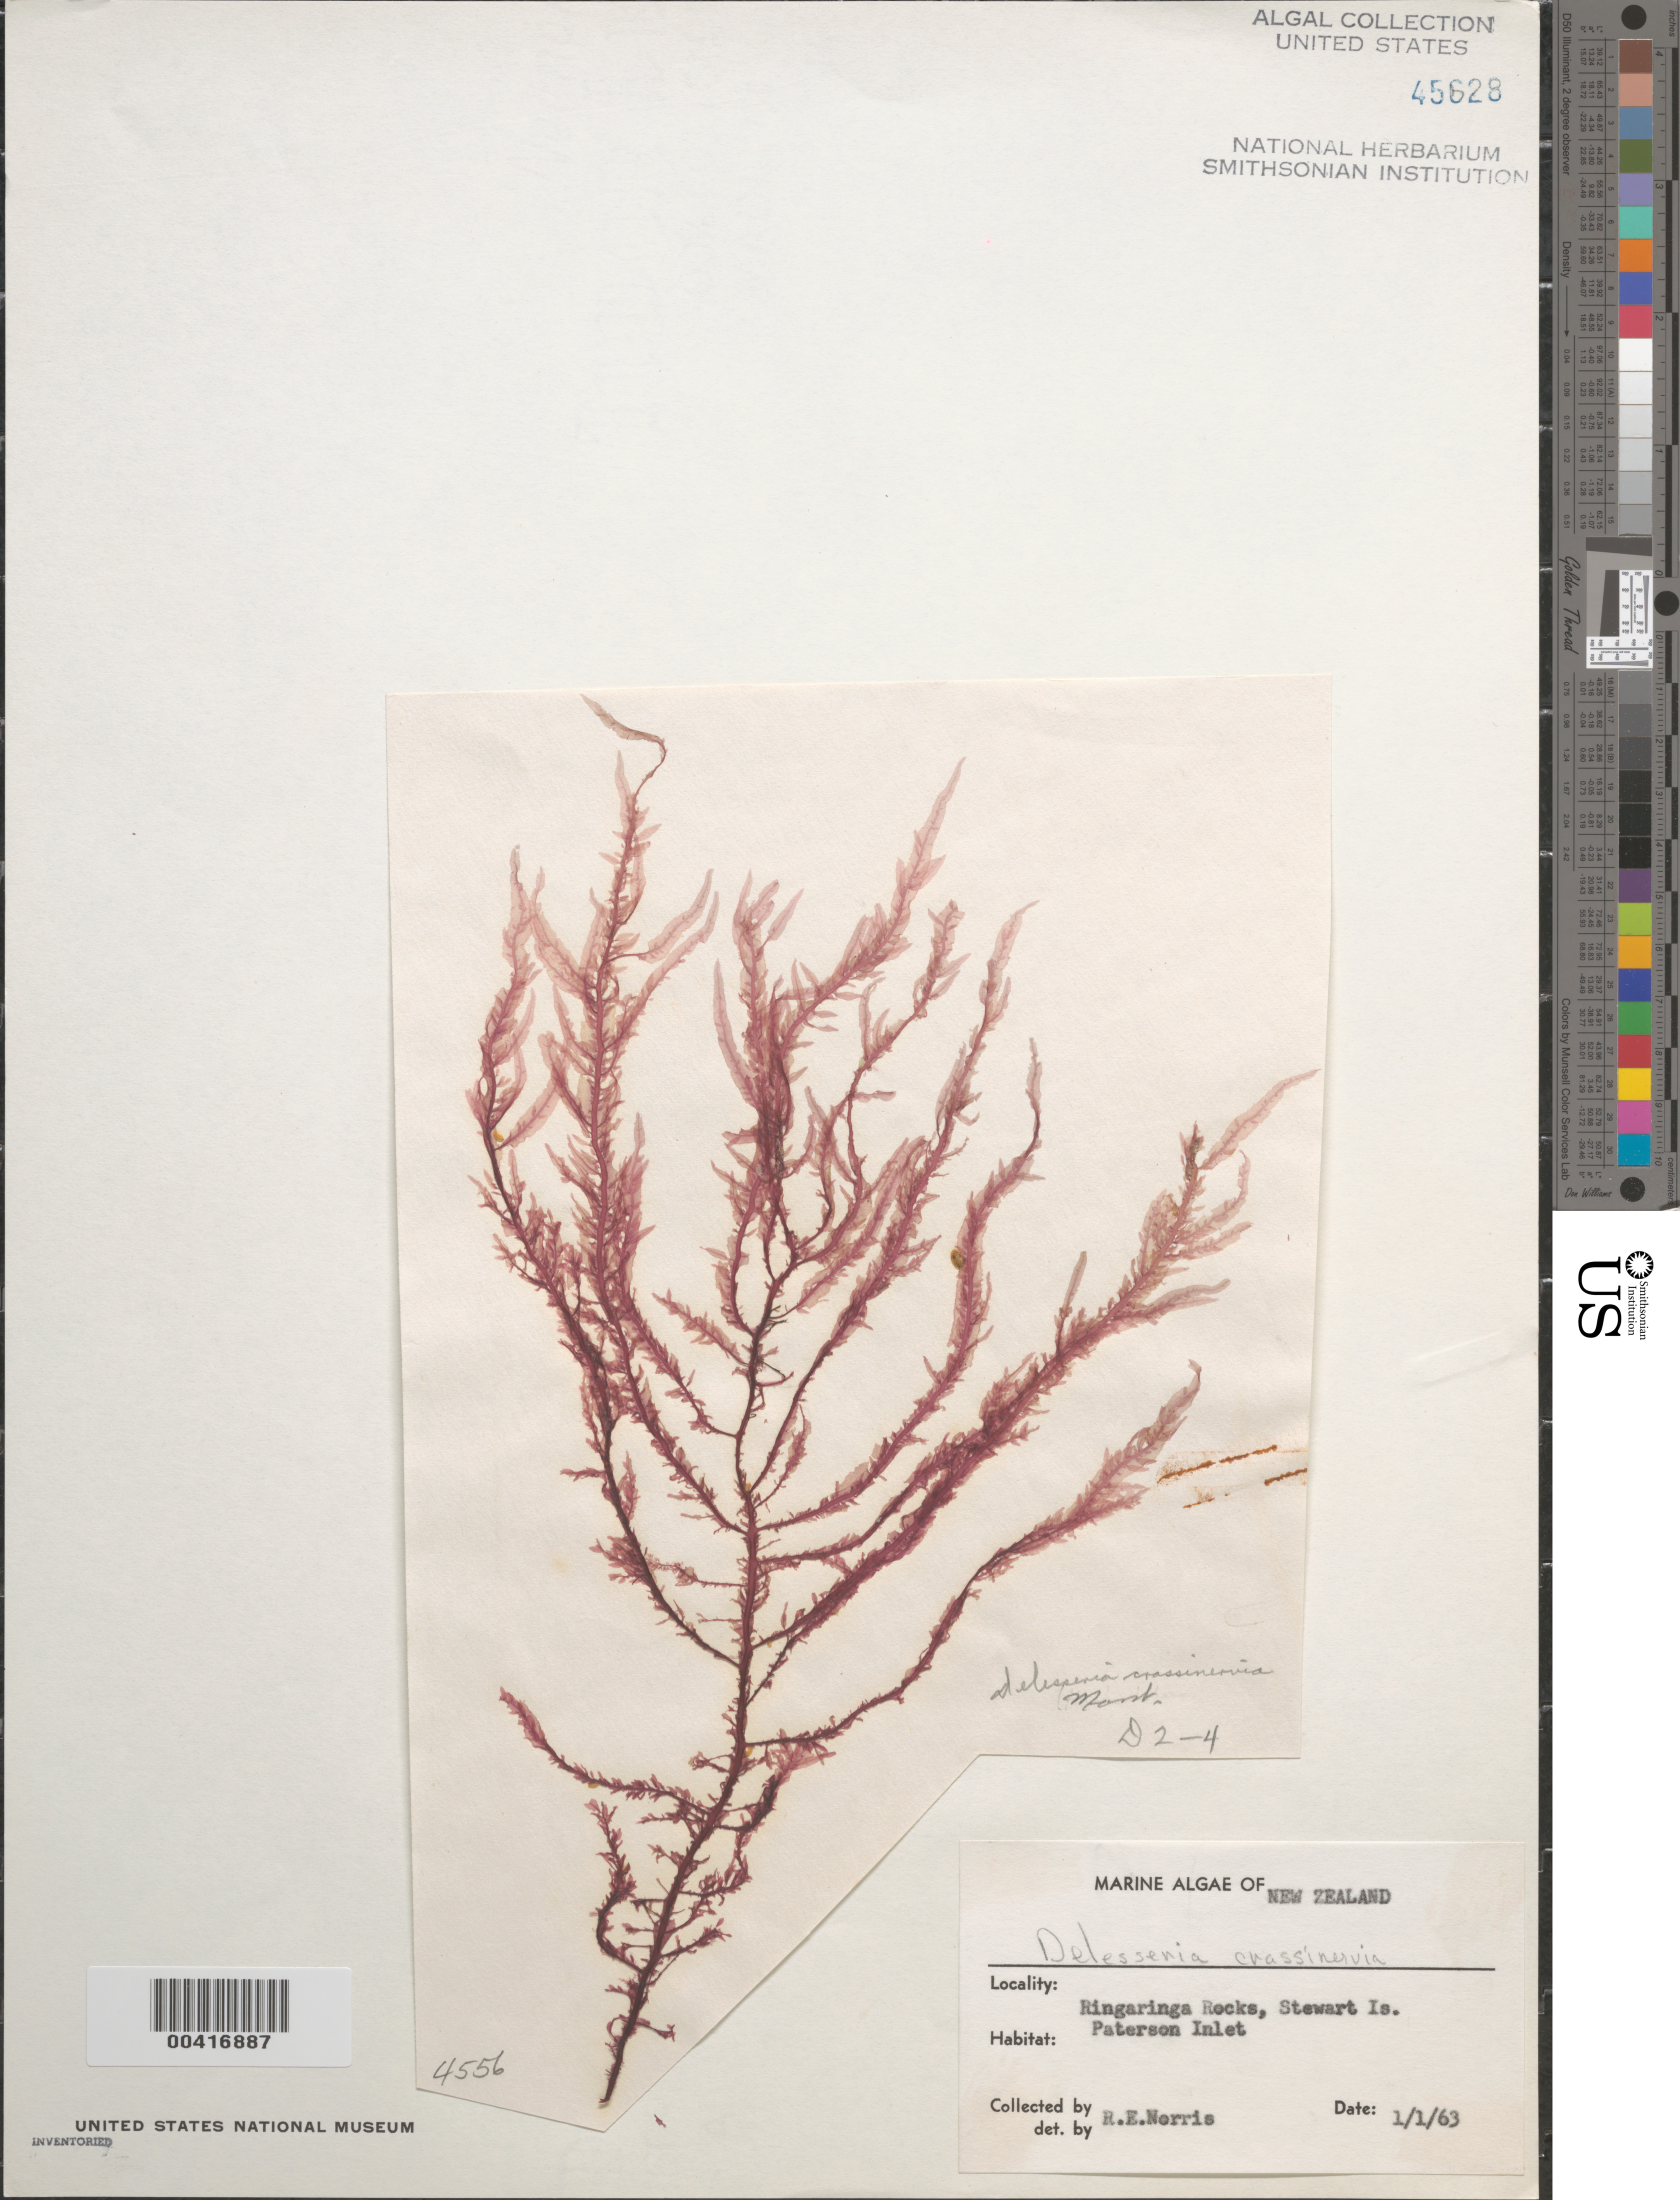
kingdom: Plantae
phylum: Rhodophyta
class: Florideophyceae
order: Ceramiales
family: Delesseriaceae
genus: Delesseria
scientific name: Delesseria crassinervia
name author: Mont.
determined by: Norris, R. E.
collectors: R. E. Norris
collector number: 4556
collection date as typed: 01 Jan 1963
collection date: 1963-01-01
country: New Zealand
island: Stewart Island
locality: Ringaringa Rocks, Paterson Inlet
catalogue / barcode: US 45628